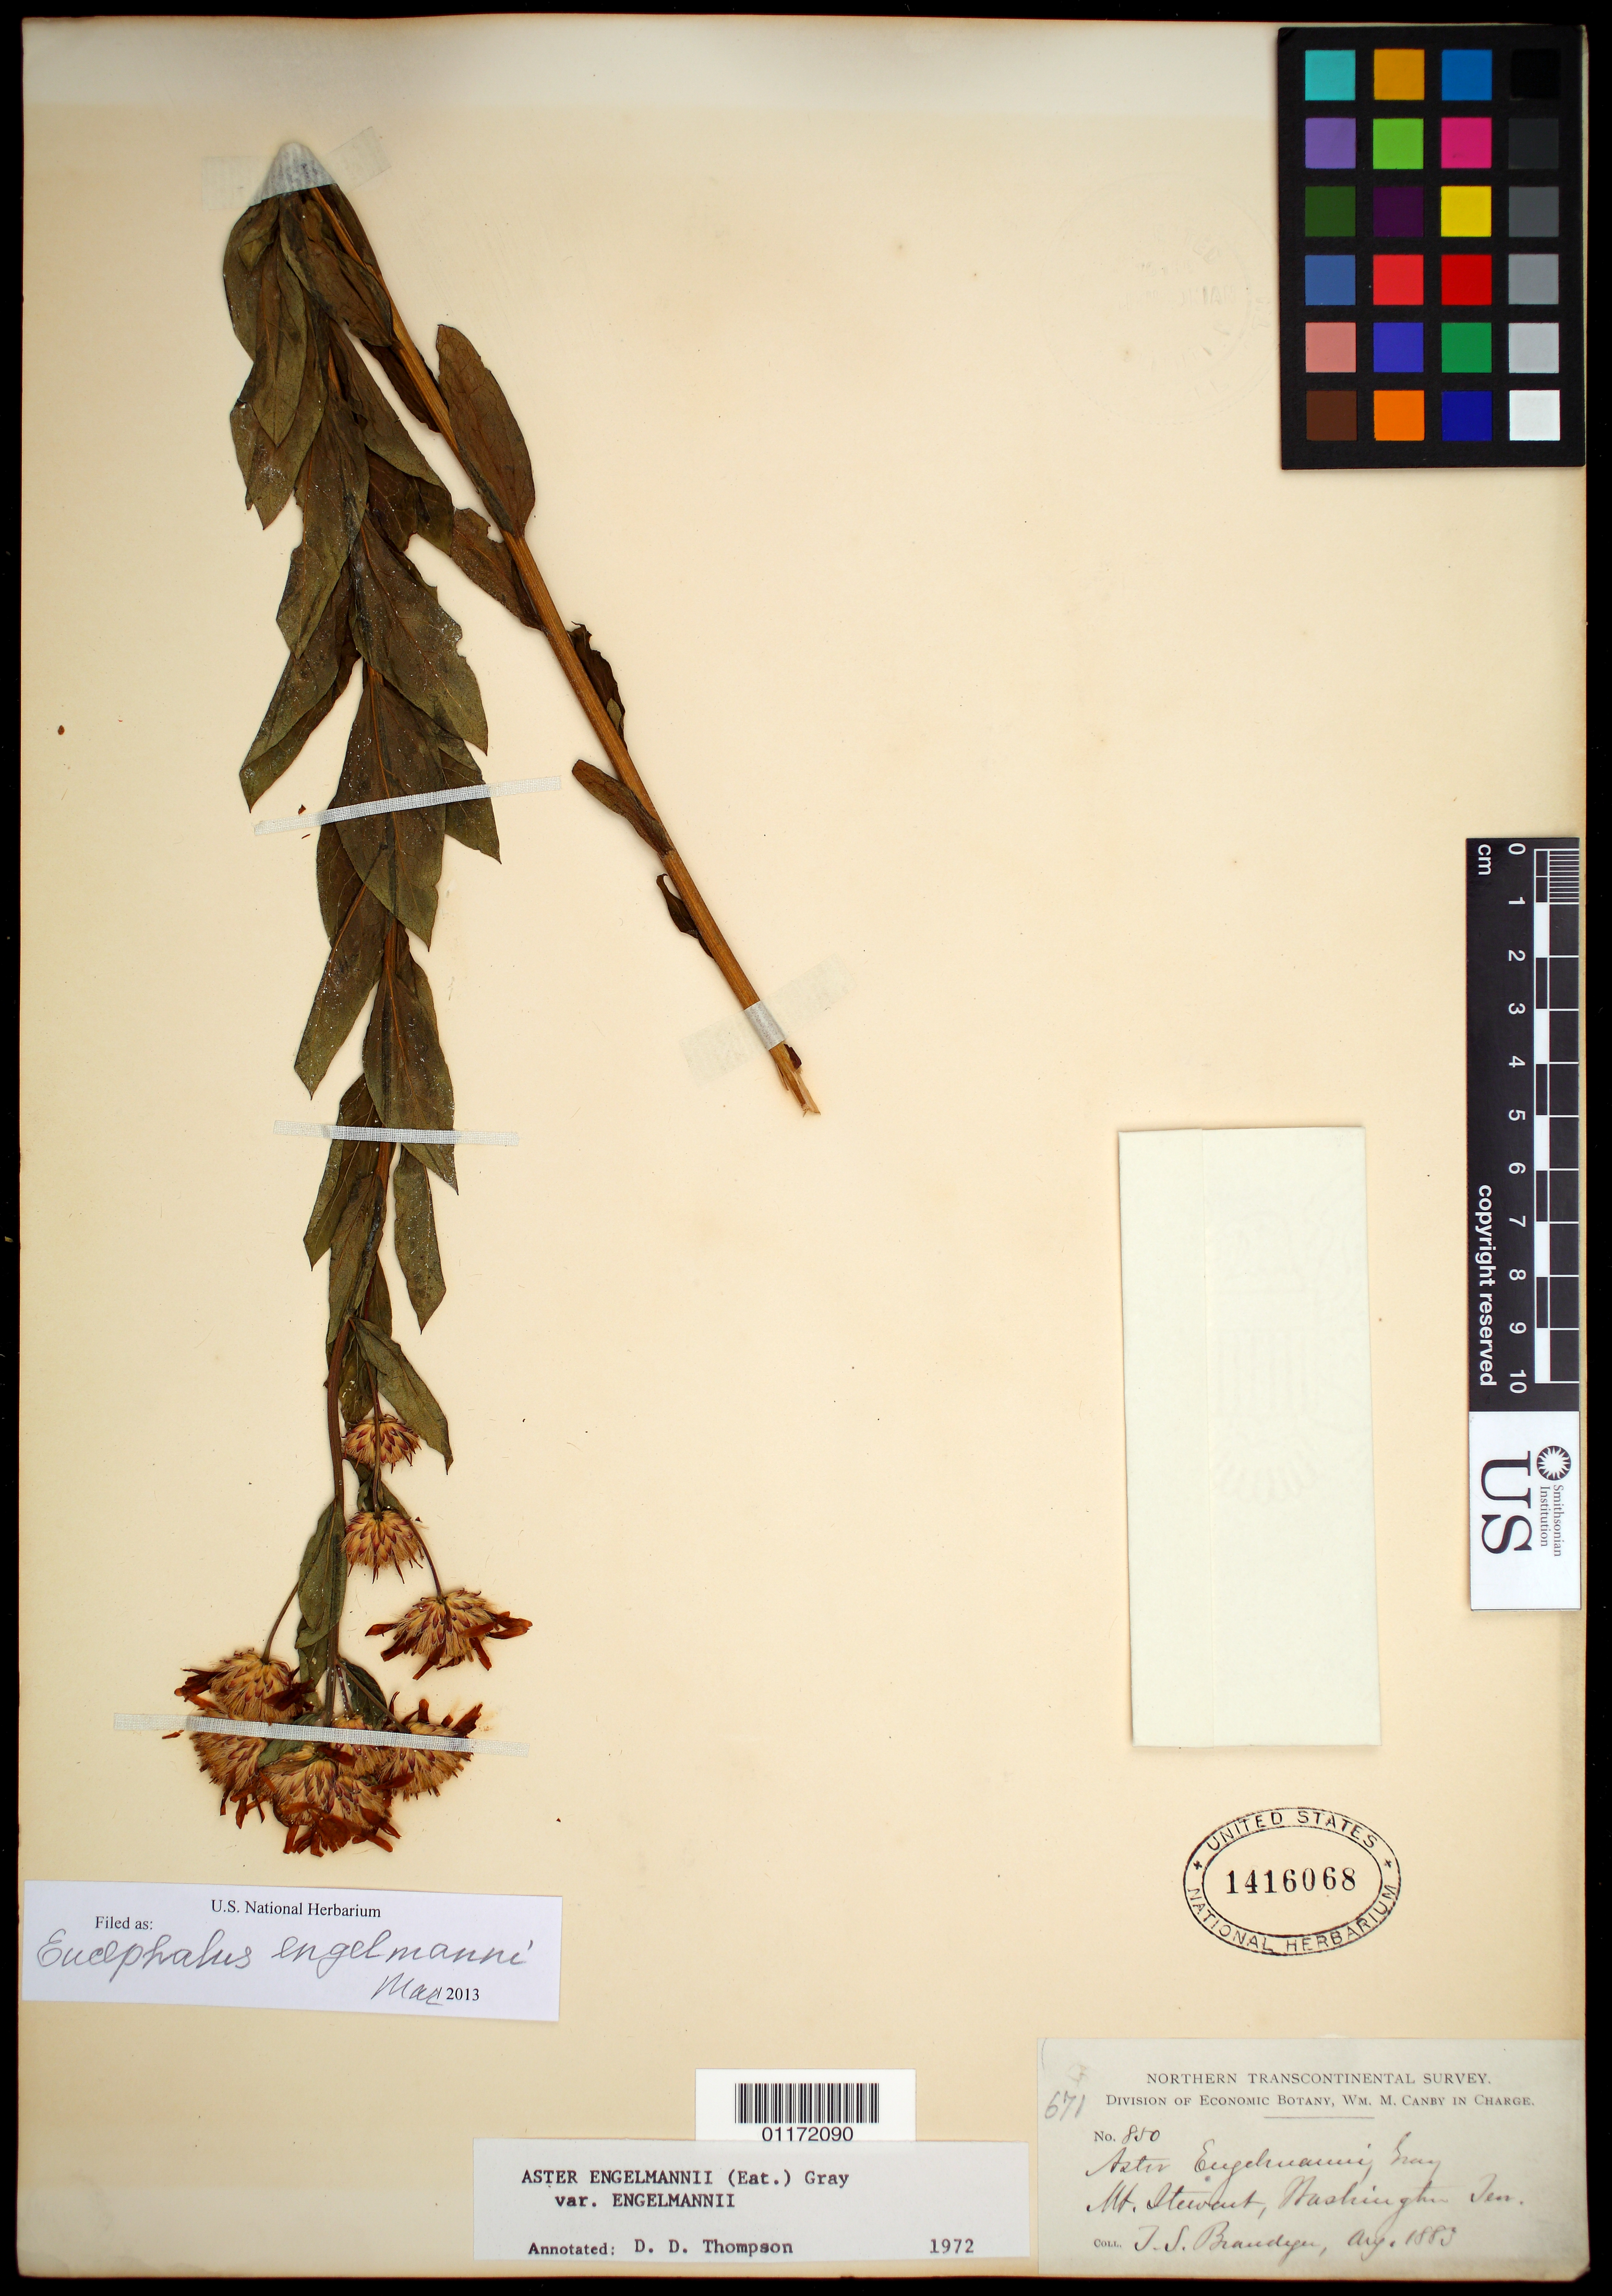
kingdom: Plantae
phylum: Tracheophyta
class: Magnoliopsida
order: Asterales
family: Asteraceae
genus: Eucephalus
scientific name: Eucephalus engelmannii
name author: (D.C. Eaton) Greene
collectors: J. S. Brandegee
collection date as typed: Aug. 1883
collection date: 1883-08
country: United States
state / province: Washington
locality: Alpine, Mt. Stewart.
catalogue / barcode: US 1416068